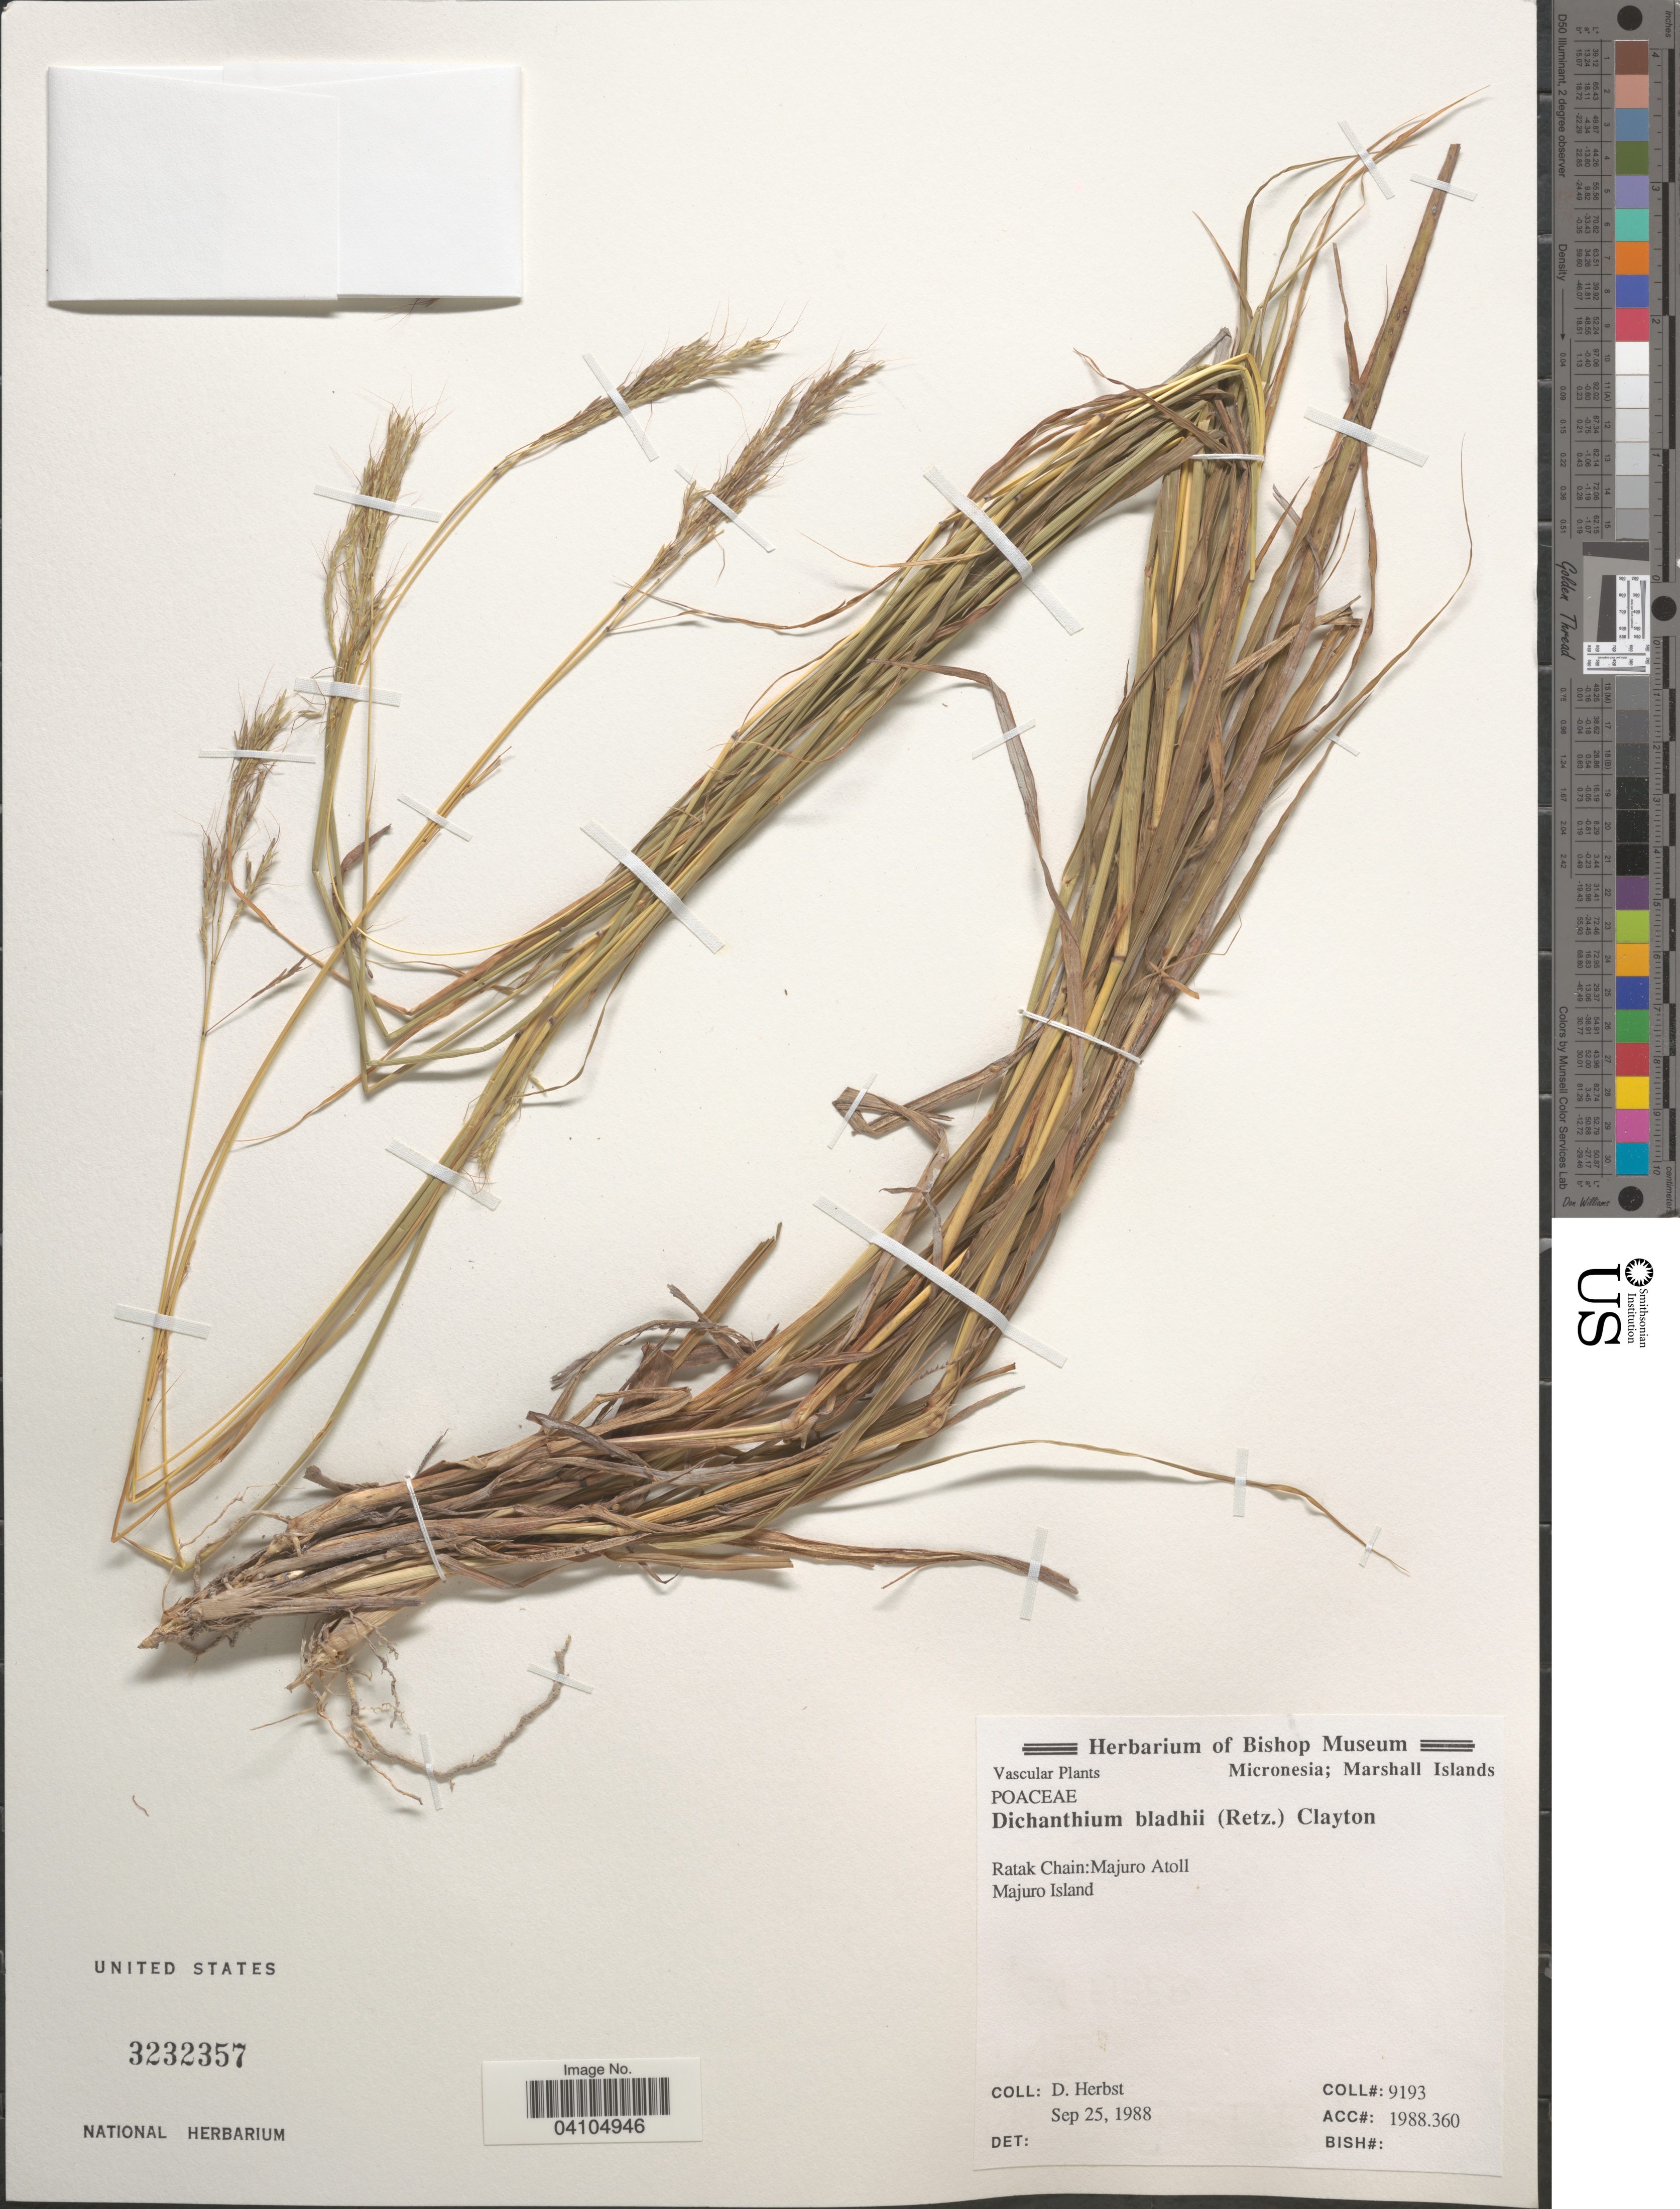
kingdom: Plantae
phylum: Tracheophyta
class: Liliopsida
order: Poales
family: Poaceae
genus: Bothriochloa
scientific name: Bothriochloa bladhii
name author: (Retz.) S.T. Blake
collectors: D. Herbst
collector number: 9193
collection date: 1988-09-25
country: Marshall Islands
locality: Ratak Chain:Majuro Atoll. Majuro Island.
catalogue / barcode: US 3232357